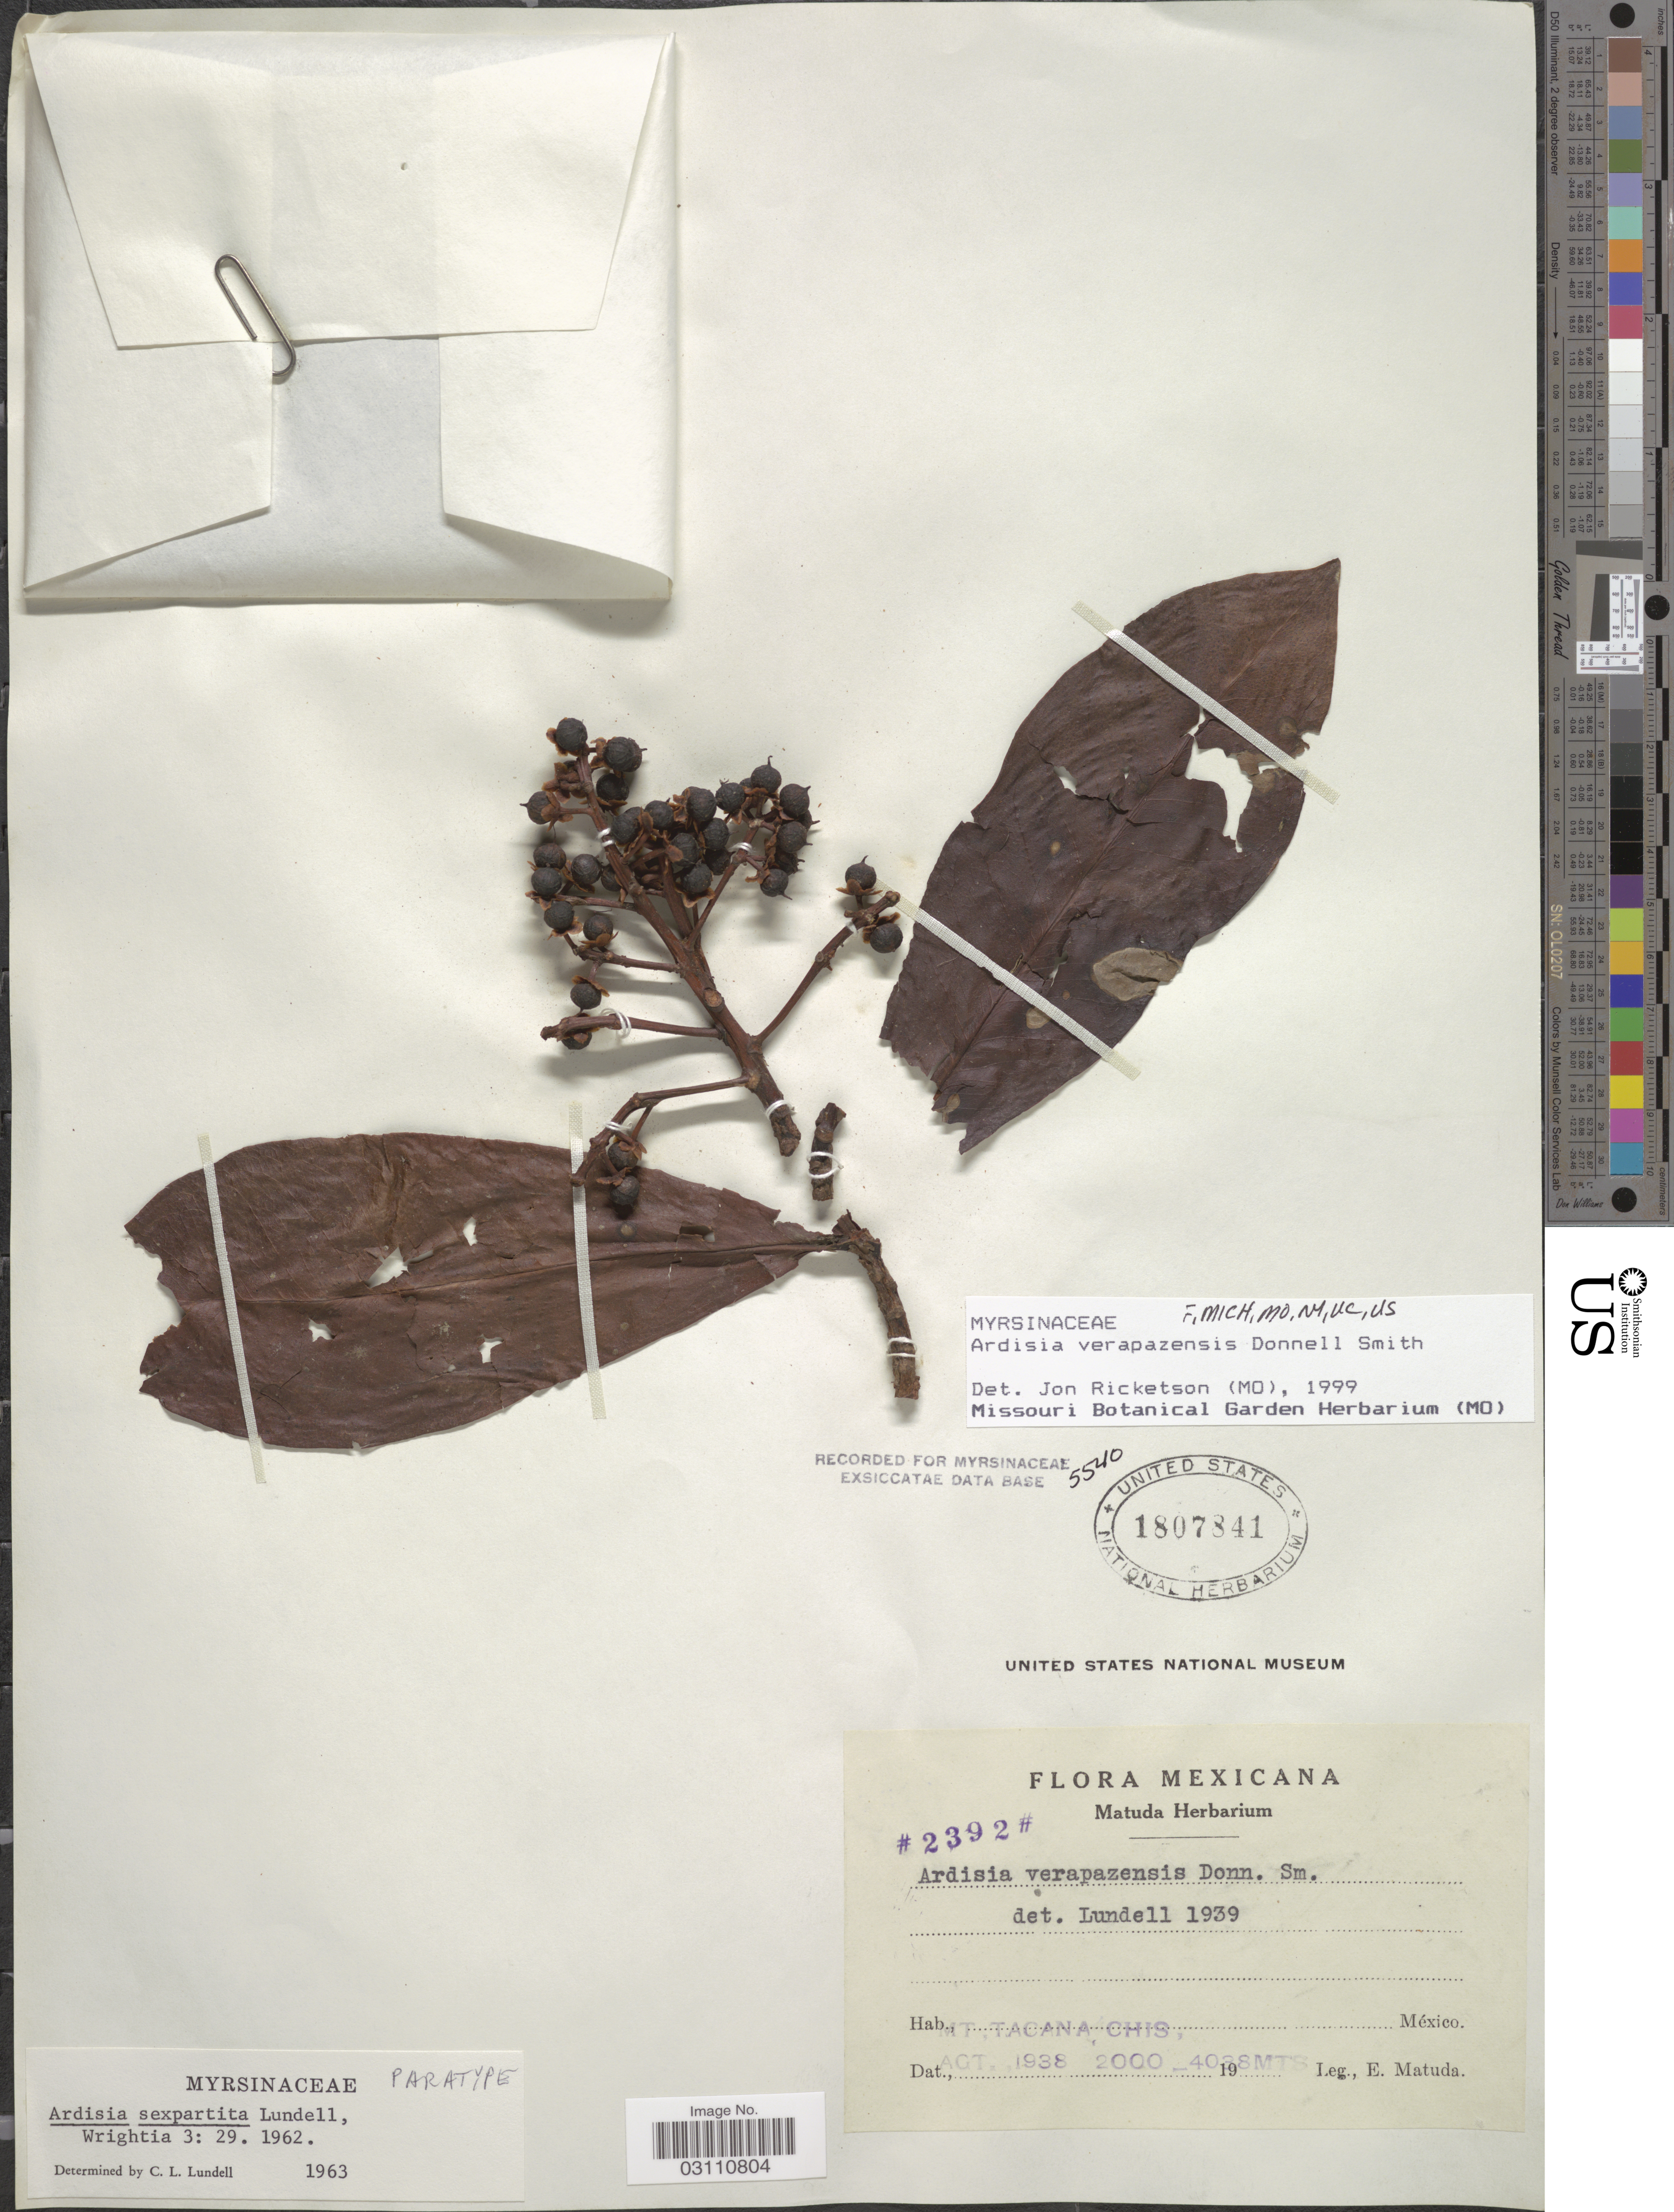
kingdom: Plantae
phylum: Tracheophyta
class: Magnoliopsida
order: Ericales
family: Primulaceae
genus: Ardisia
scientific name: Ardisia verapazensis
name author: Donn. Sm.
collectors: E. Matuda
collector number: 2392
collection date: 1938-08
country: Mexico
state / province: Chiapas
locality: Mt. Tacana, Chis.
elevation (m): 2000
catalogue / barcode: US 1807841